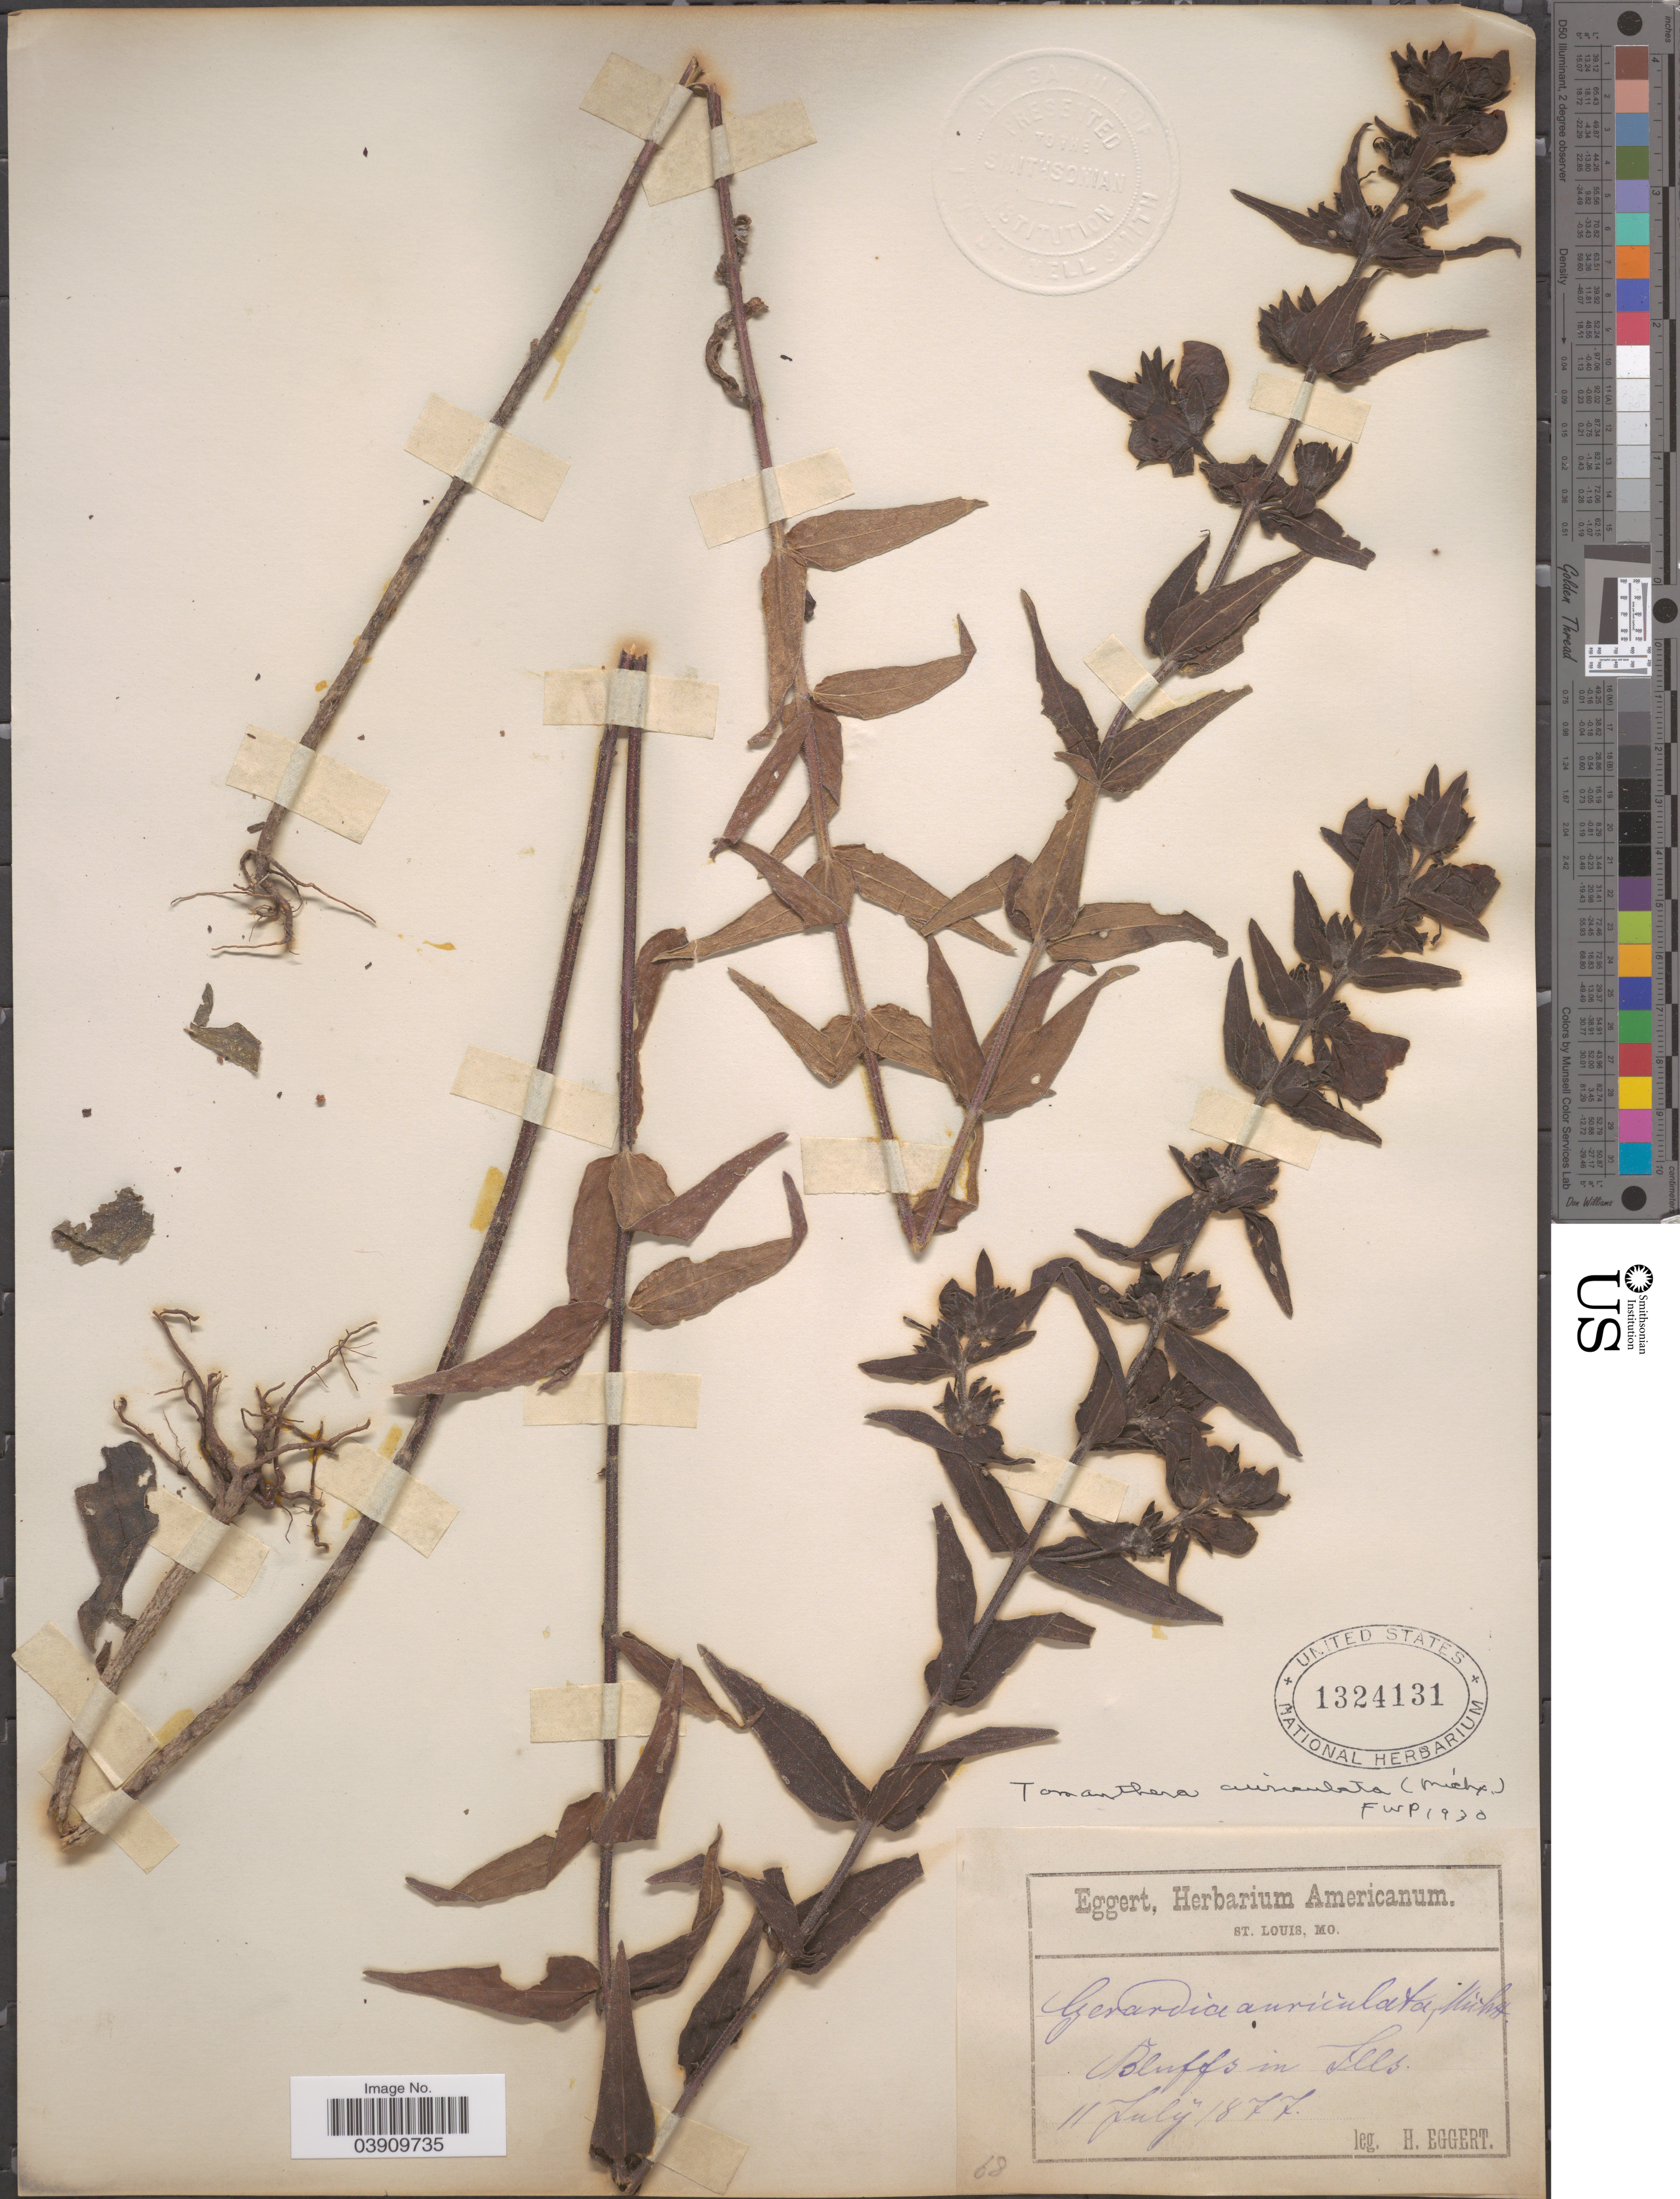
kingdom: Plantae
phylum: Tracheophyta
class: Magnoliopsida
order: Lamiales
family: Orobanchaceae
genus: Tomanthera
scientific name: Tomanthera auriculata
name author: (Michx.) Raf.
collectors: H. Eggert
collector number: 68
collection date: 1877-07-11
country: United States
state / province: Illinois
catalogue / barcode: US 1324131